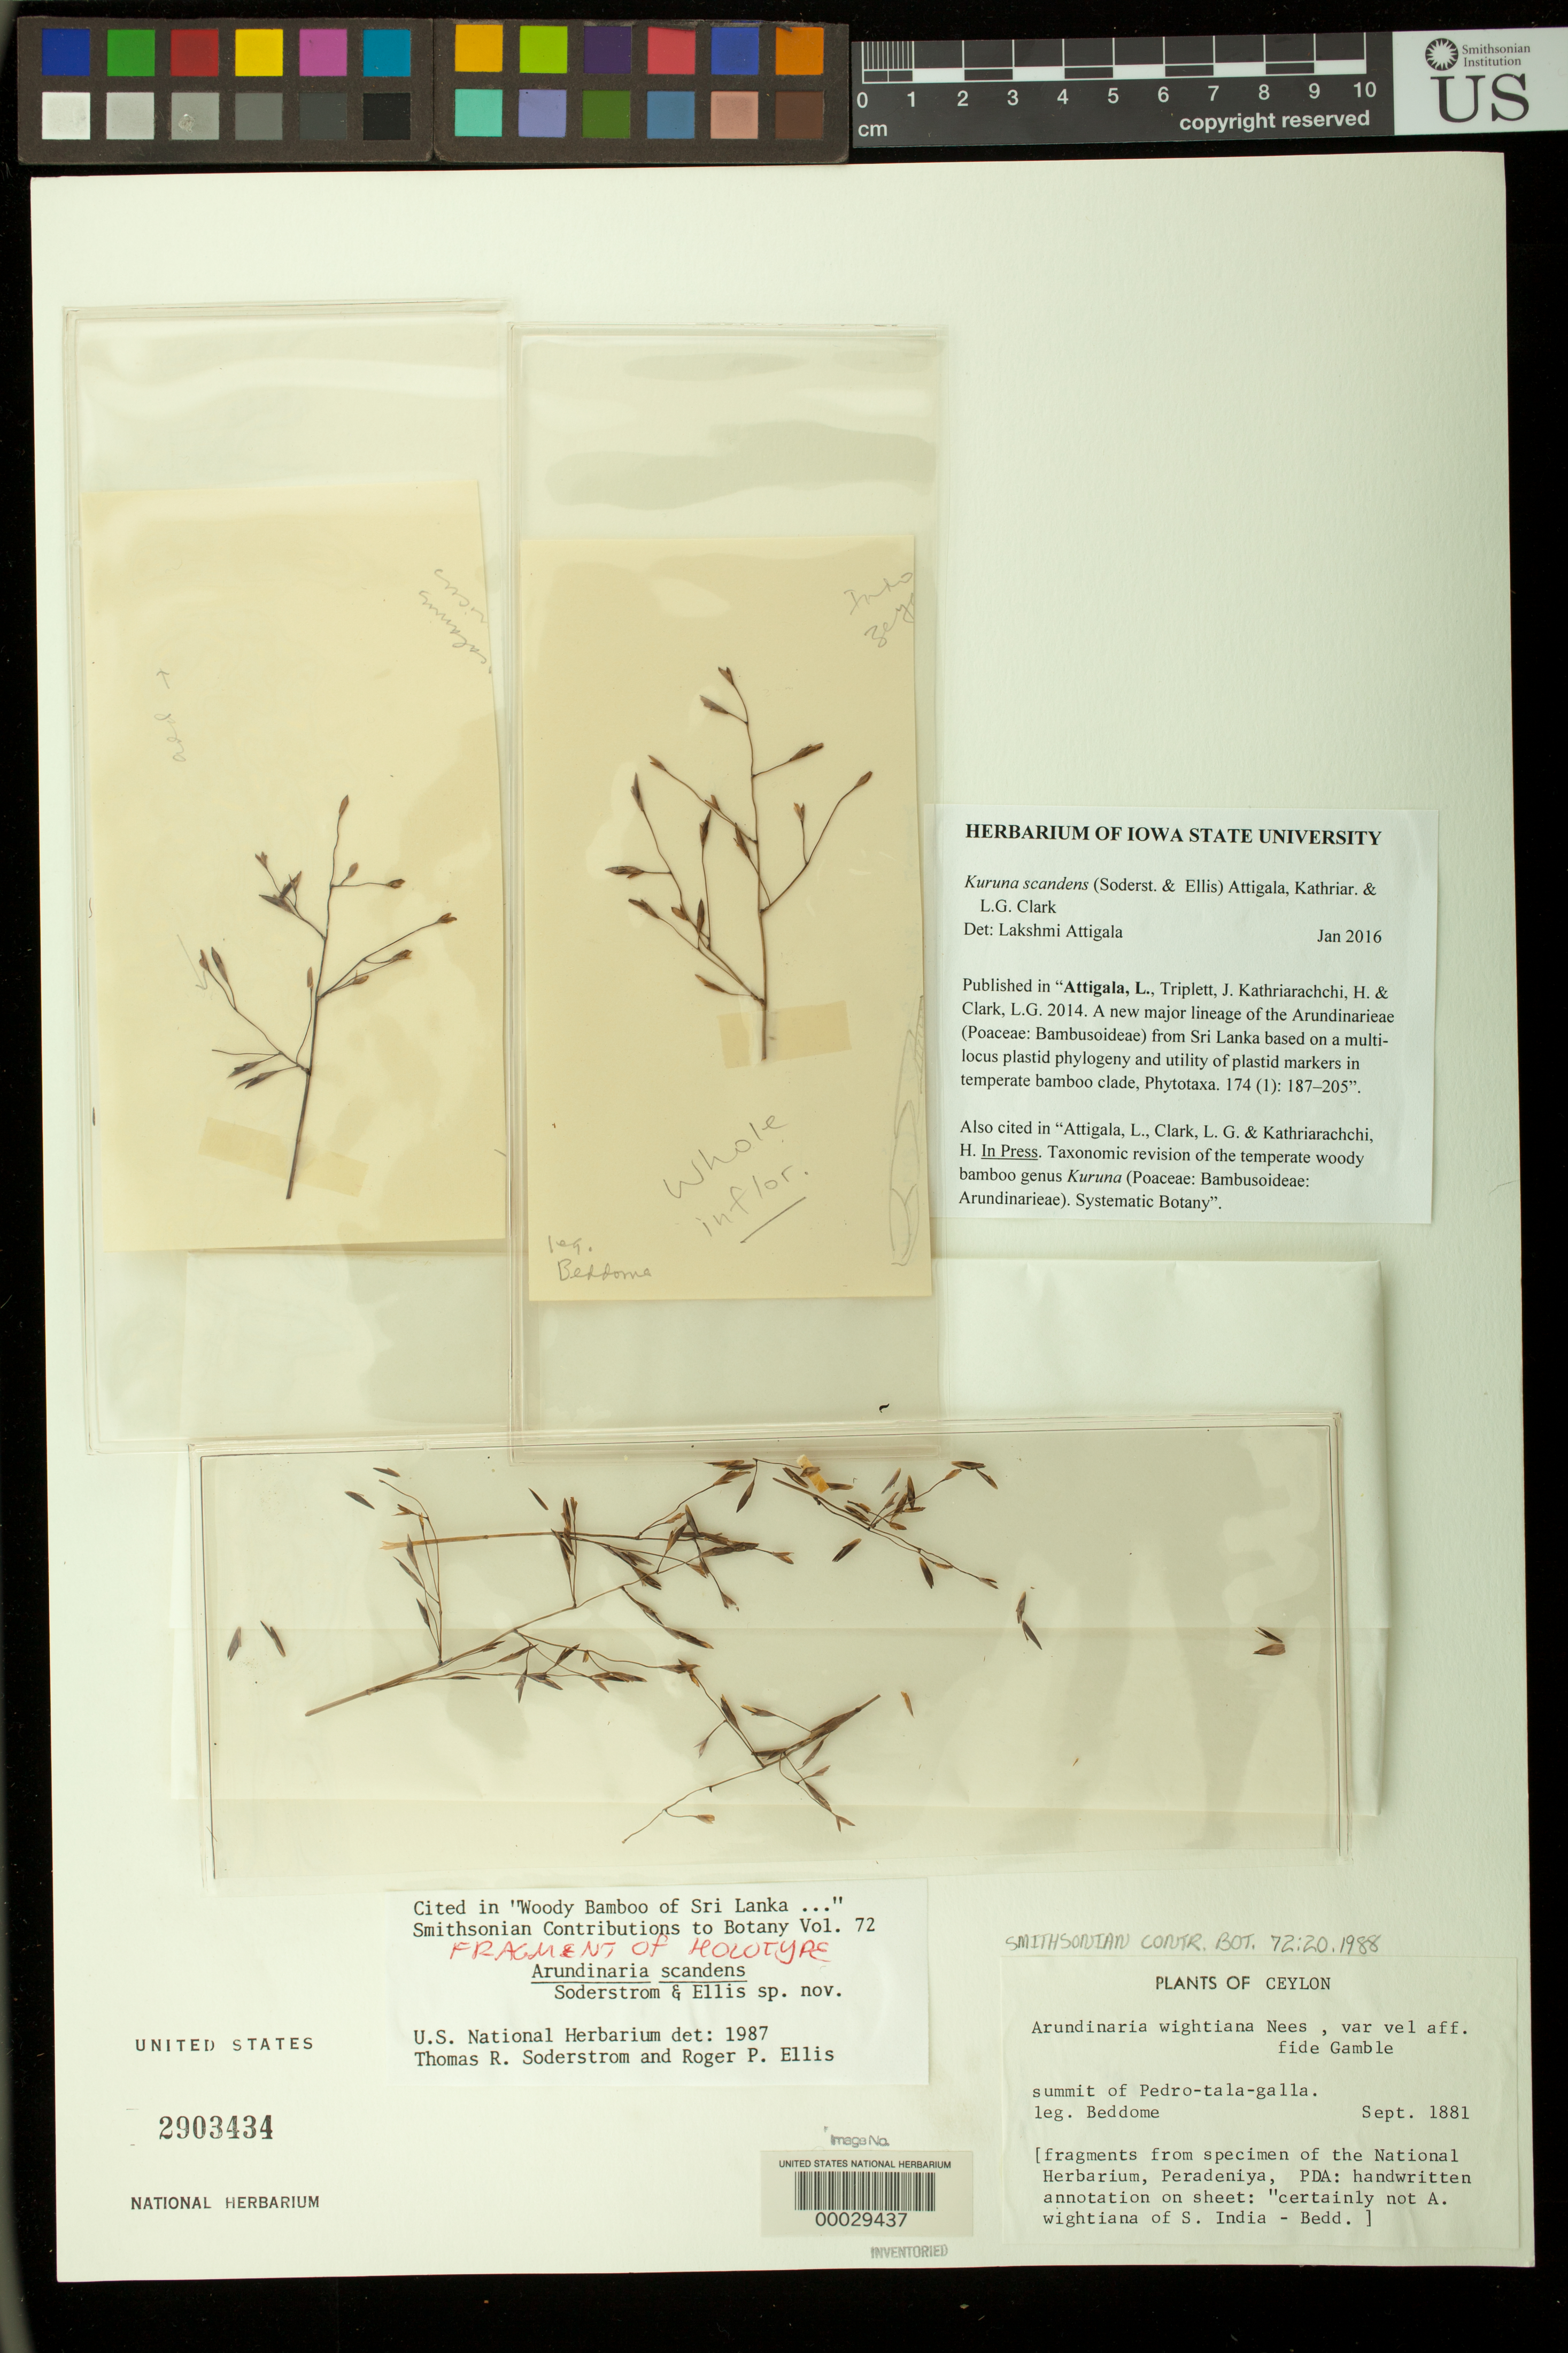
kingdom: Plantae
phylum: Tracheophyta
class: Liliopsida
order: Poales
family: Poaceae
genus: Arundinaria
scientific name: Arundinaria scandens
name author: Soderstr. & R.P. Ellis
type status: Isotype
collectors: R. H. Beddome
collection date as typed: Sep 1881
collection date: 1881-09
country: Sri Lanka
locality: Summit of Pedrotalagala.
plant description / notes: Fragmentary material of holotype specimen ex herb. PDA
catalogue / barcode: US 2903434